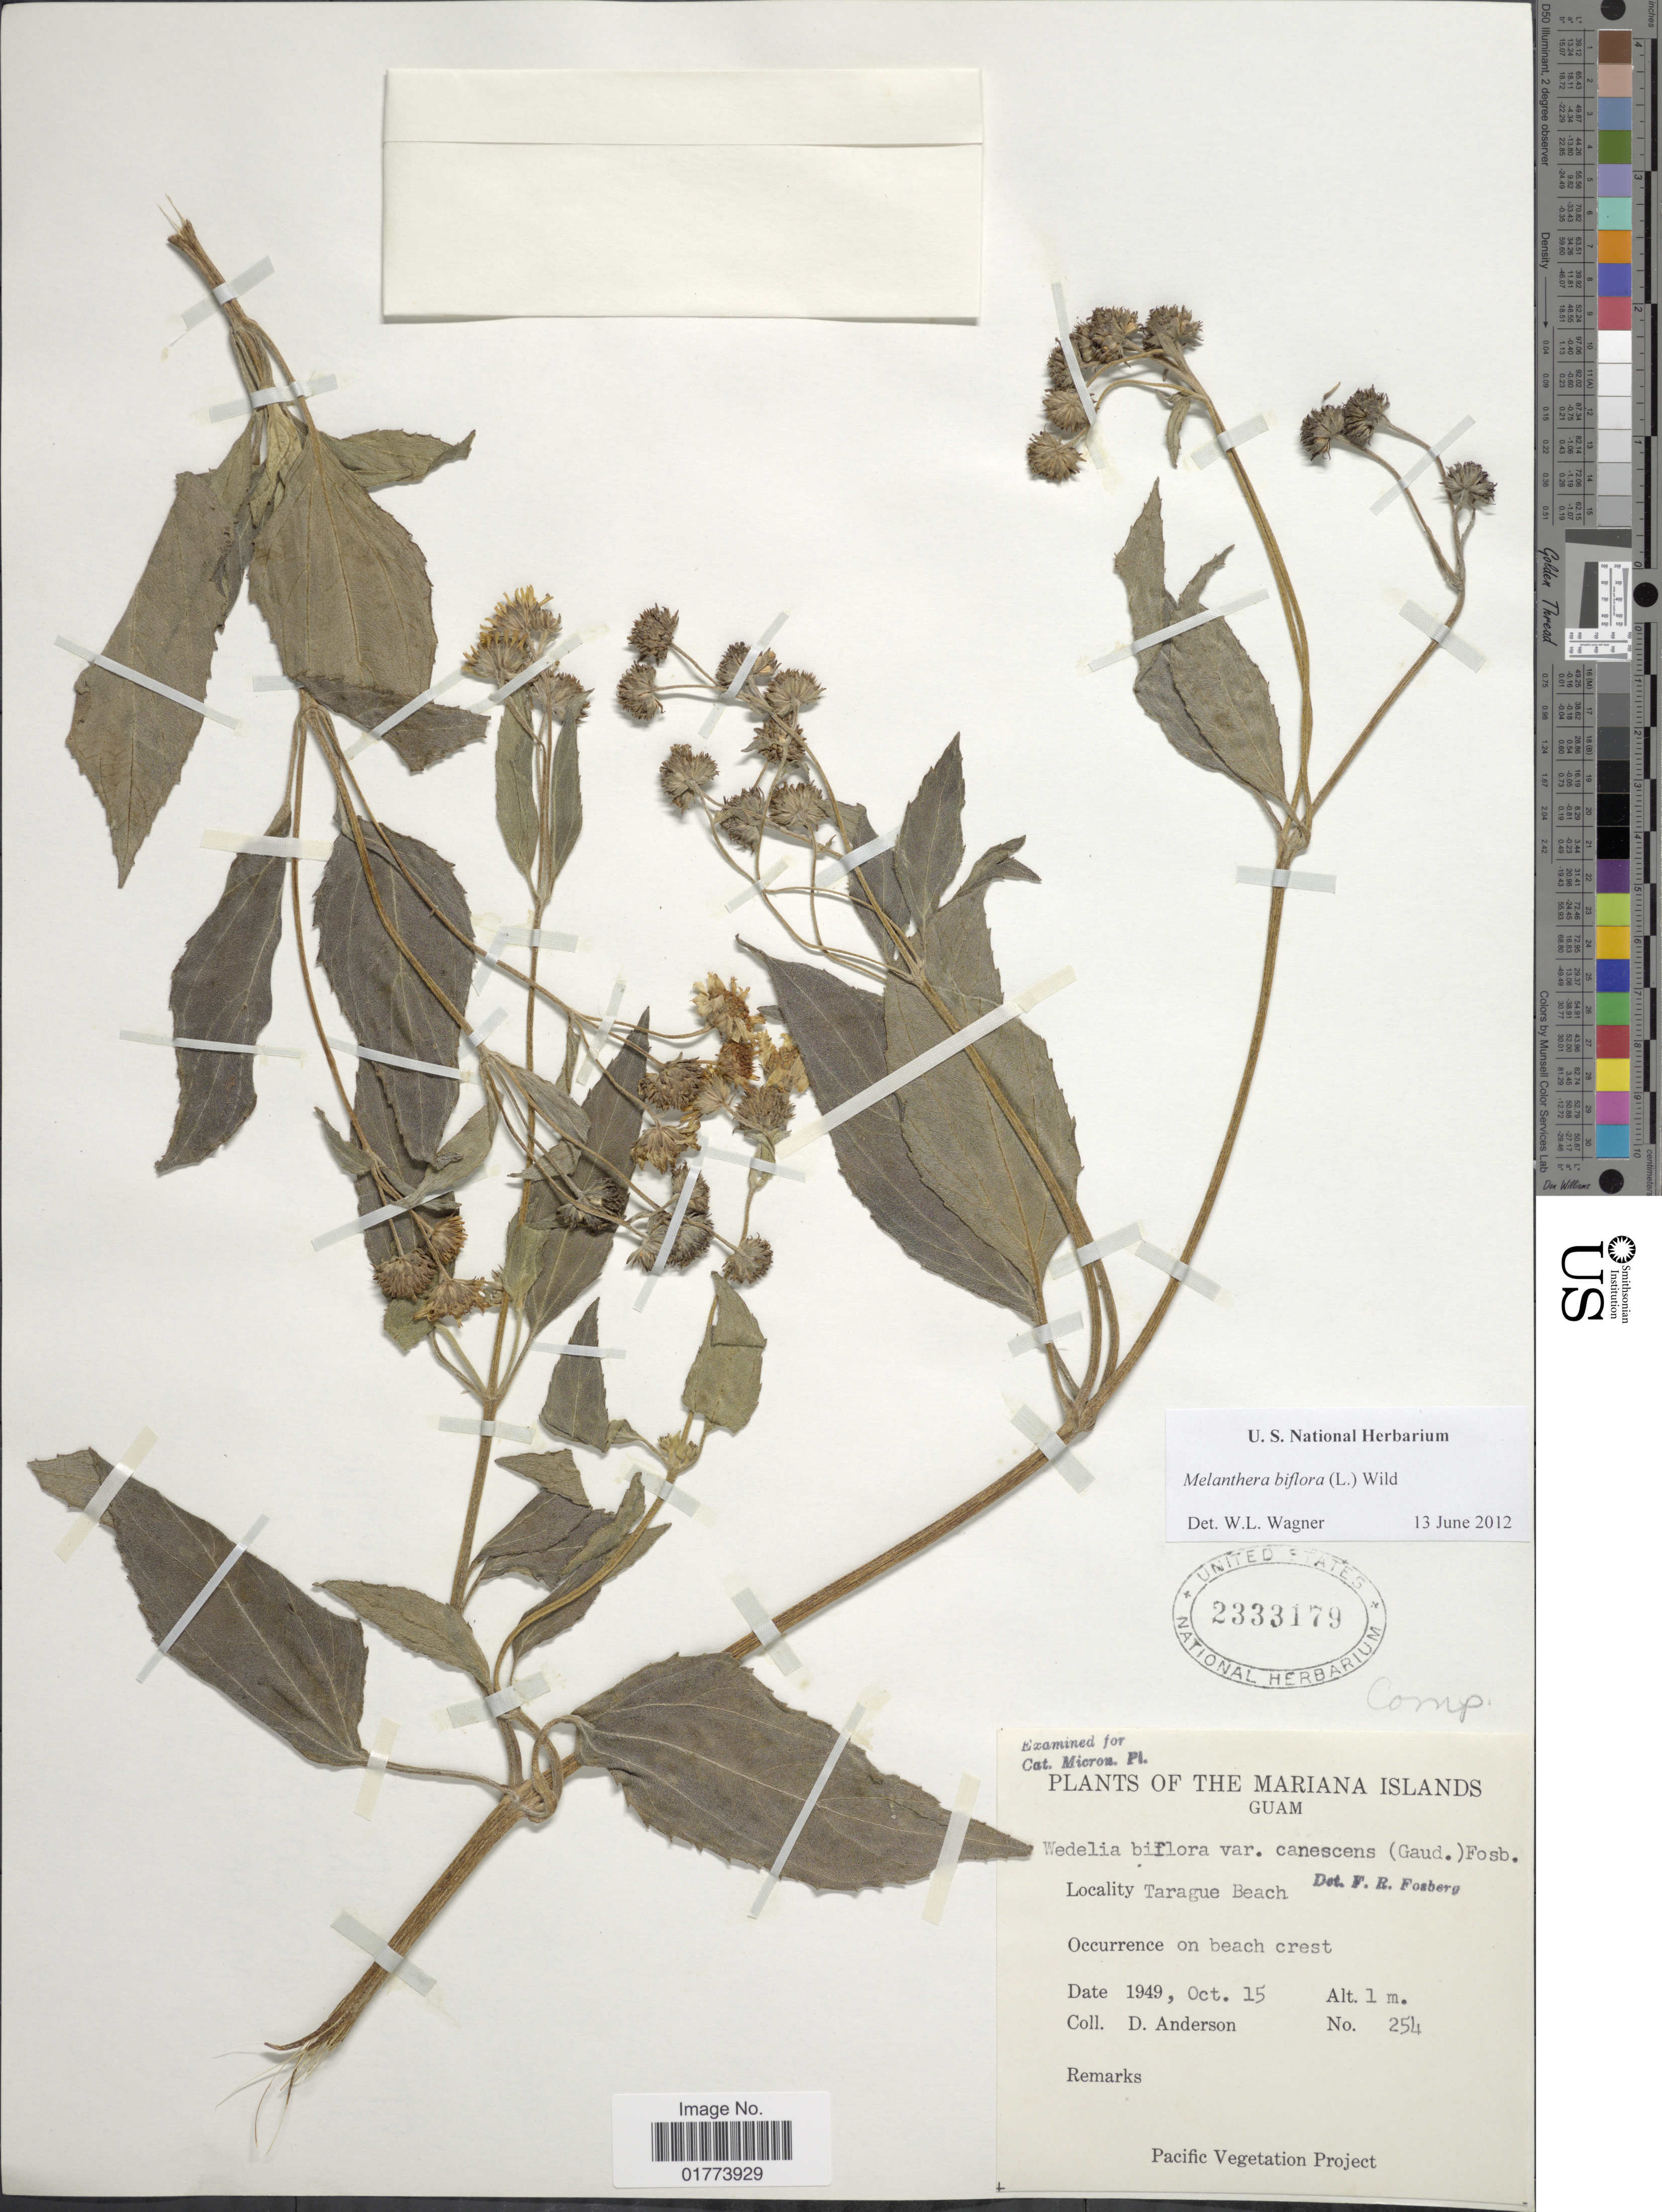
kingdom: Plantae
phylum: Tracheophyta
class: Magnoliopsida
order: Asterales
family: Asteraceae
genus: Wollastonia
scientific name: Wollastonia uniflora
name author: (Willd.) Orchard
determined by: Wagner, W. L., (BOT), Smithsonian Institution - National Museum of Natural History (UNITED STATES)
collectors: D. Anderson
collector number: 254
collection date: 1949-10-15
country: Guam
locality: Mariana Islands, Tarague Beach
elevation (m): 1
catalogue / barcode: US 2333179